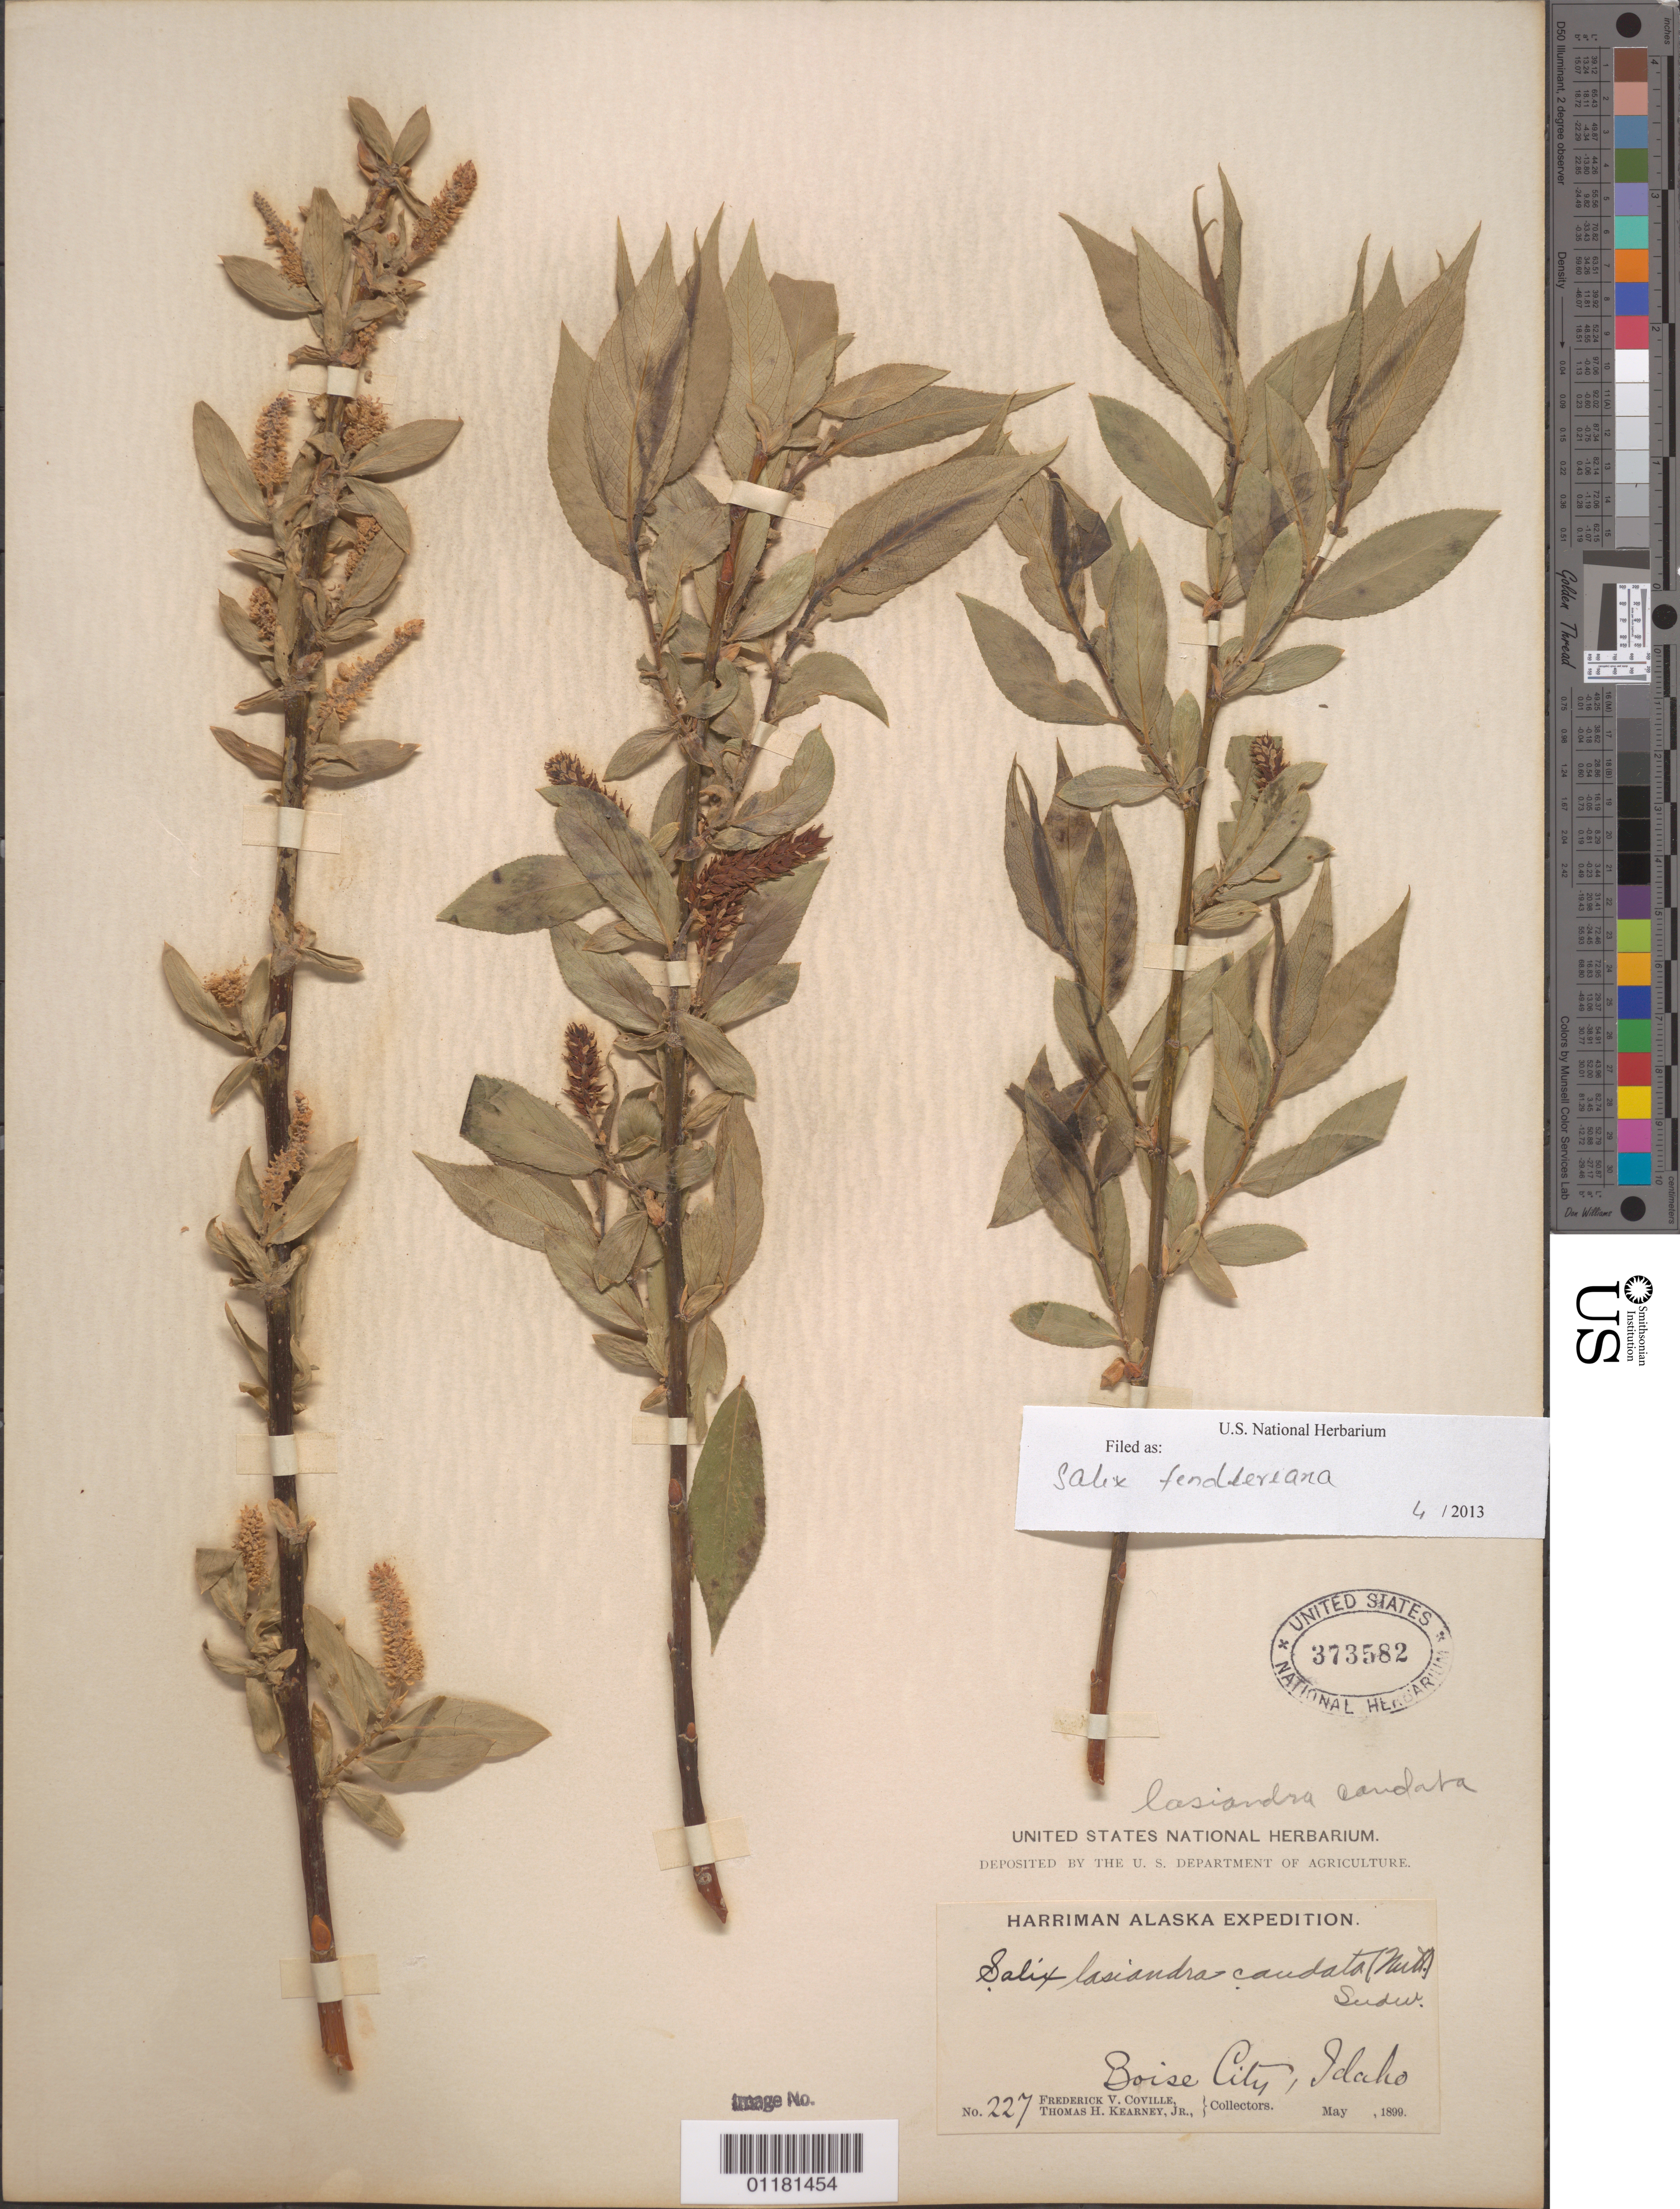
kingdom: Plantae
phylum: Tracheophyta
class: Magnoliopsida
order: Malpighiales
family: Salicaceae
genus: Salix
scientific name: Salix fendleriana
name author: Andersson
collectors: F. V. Coville & T. H. Kearney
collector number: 227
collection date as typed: May 1899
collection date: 1899-05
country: United States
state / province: Idaho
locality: Boise City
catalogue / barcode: US 373582